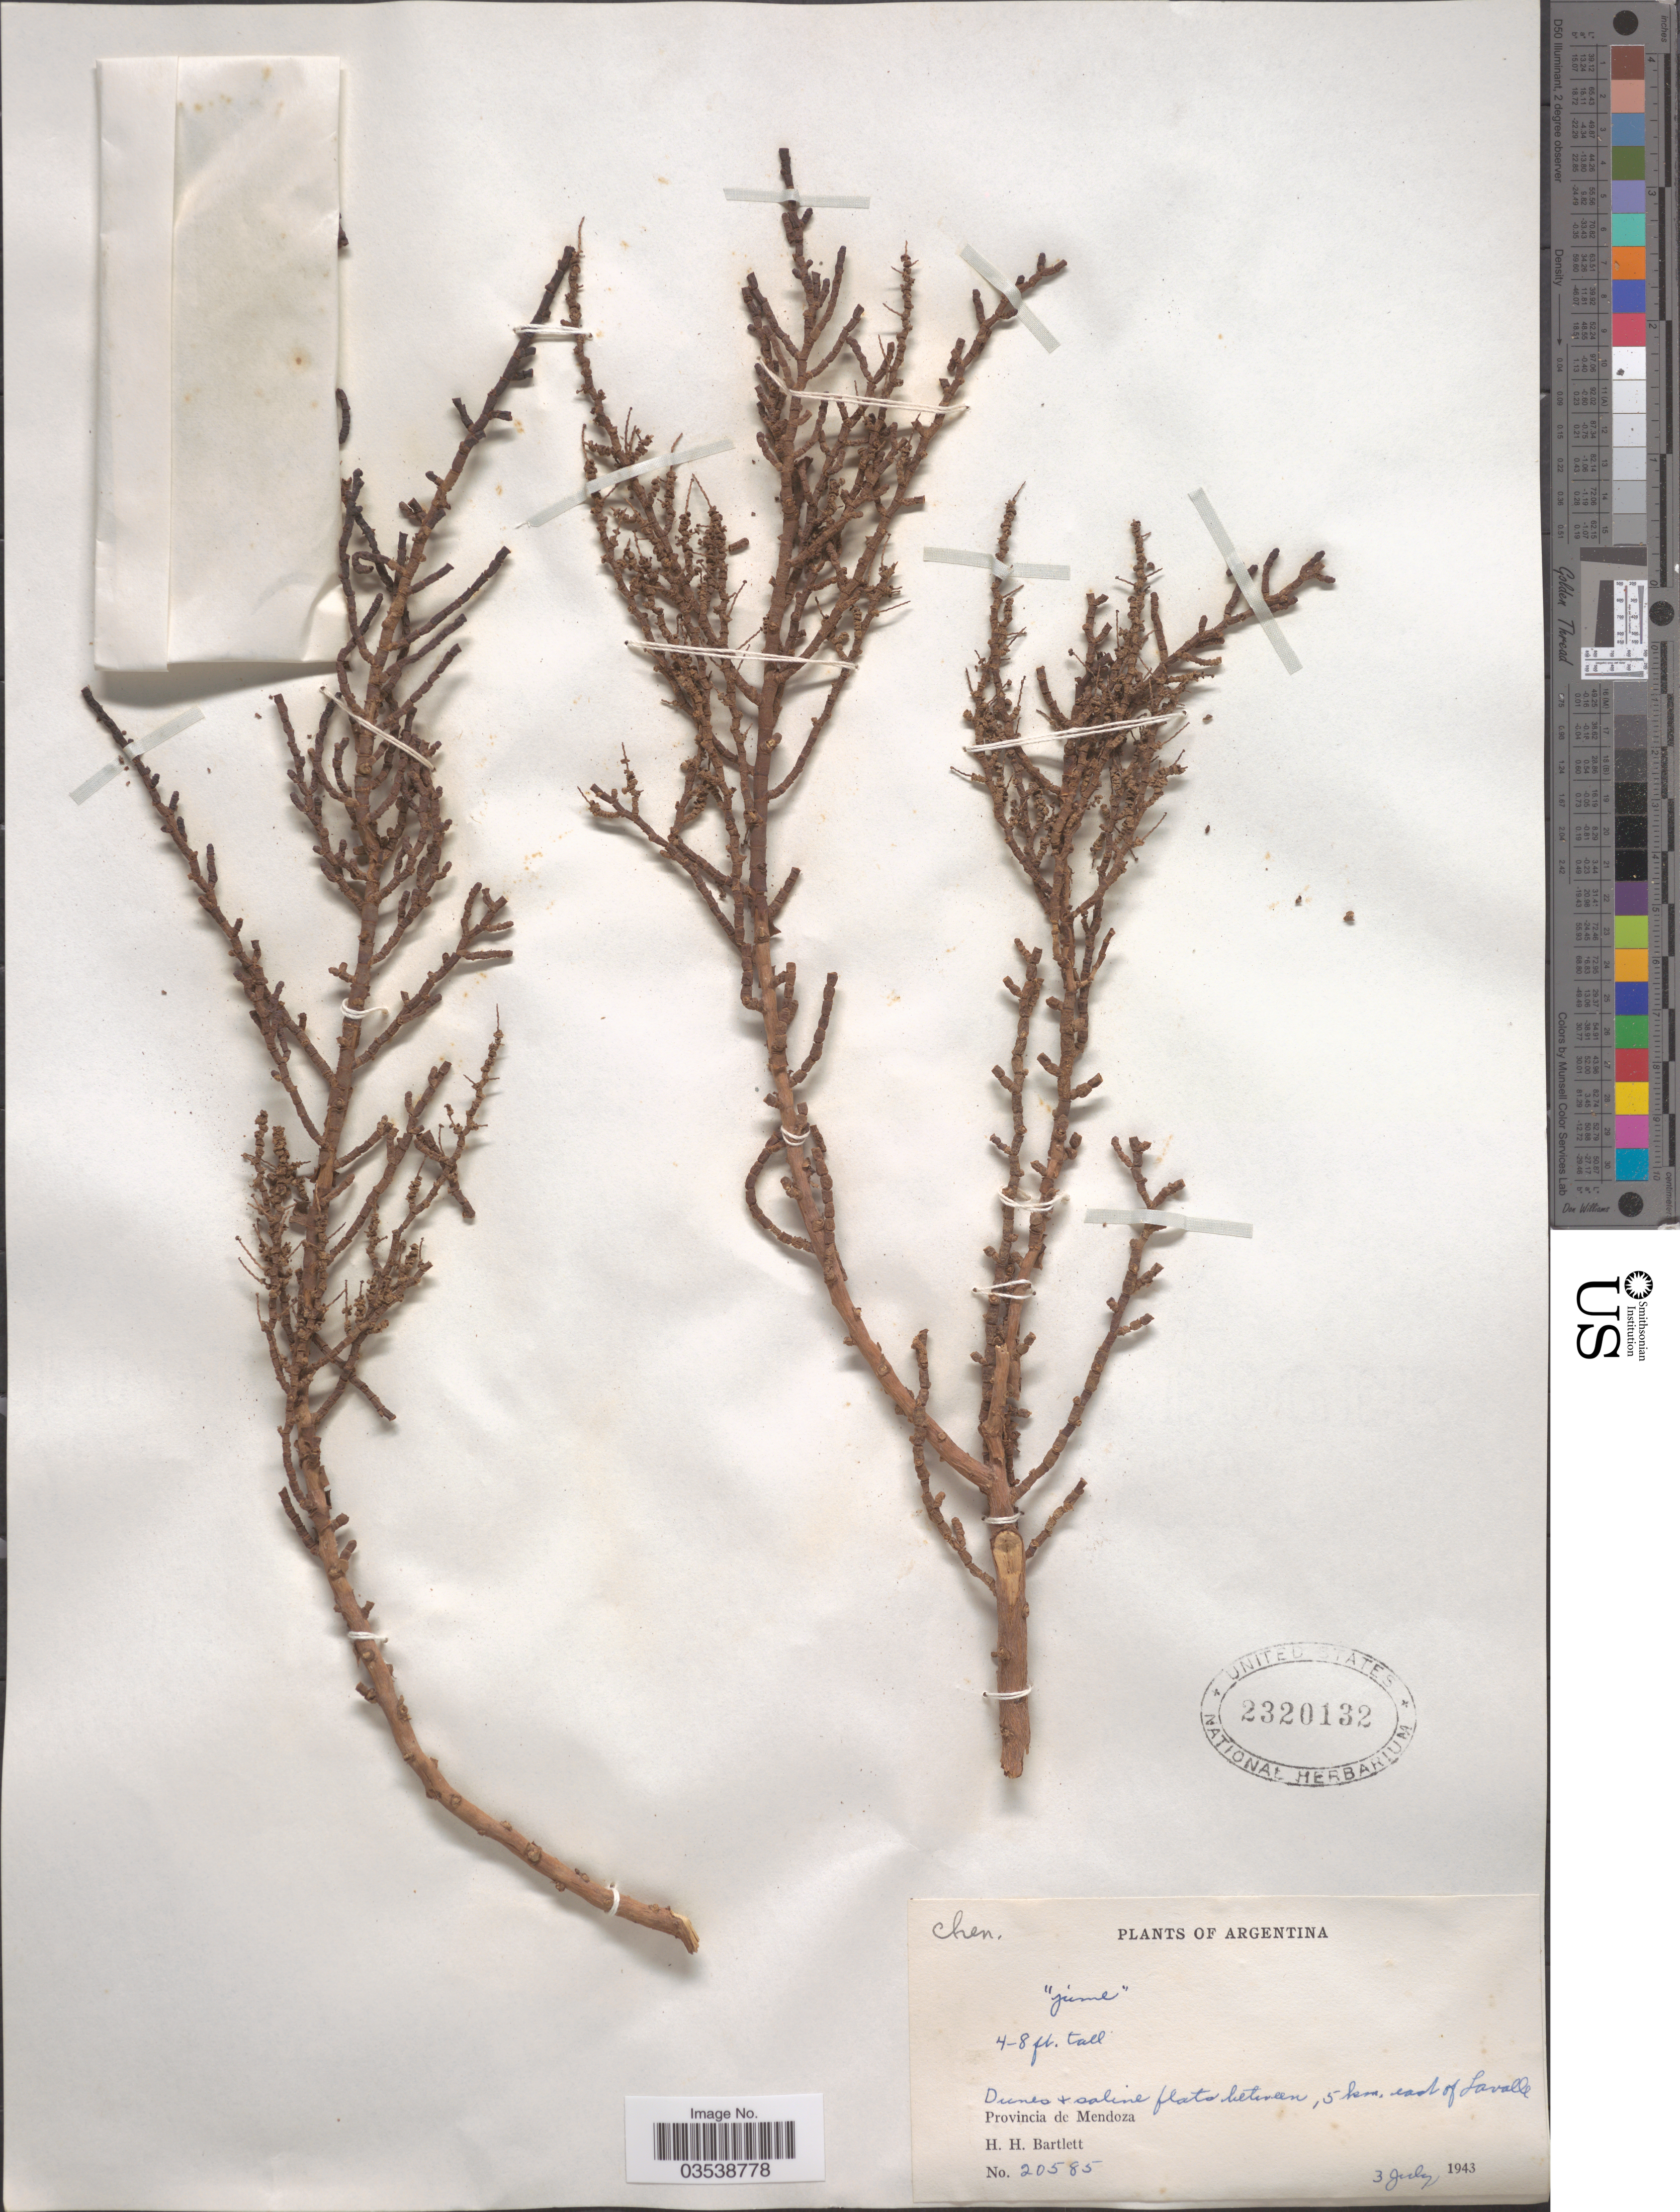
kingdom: Plantae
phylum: Tracheophyta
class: Magnoliopsida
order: Caryophyllales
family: Amaranthaceae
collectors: H. H. Bartlett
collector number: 20585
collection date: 1943-07-03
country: Argentina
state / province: Mendoza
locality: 5 km. east of Lavalle.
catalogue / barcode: US 2320132